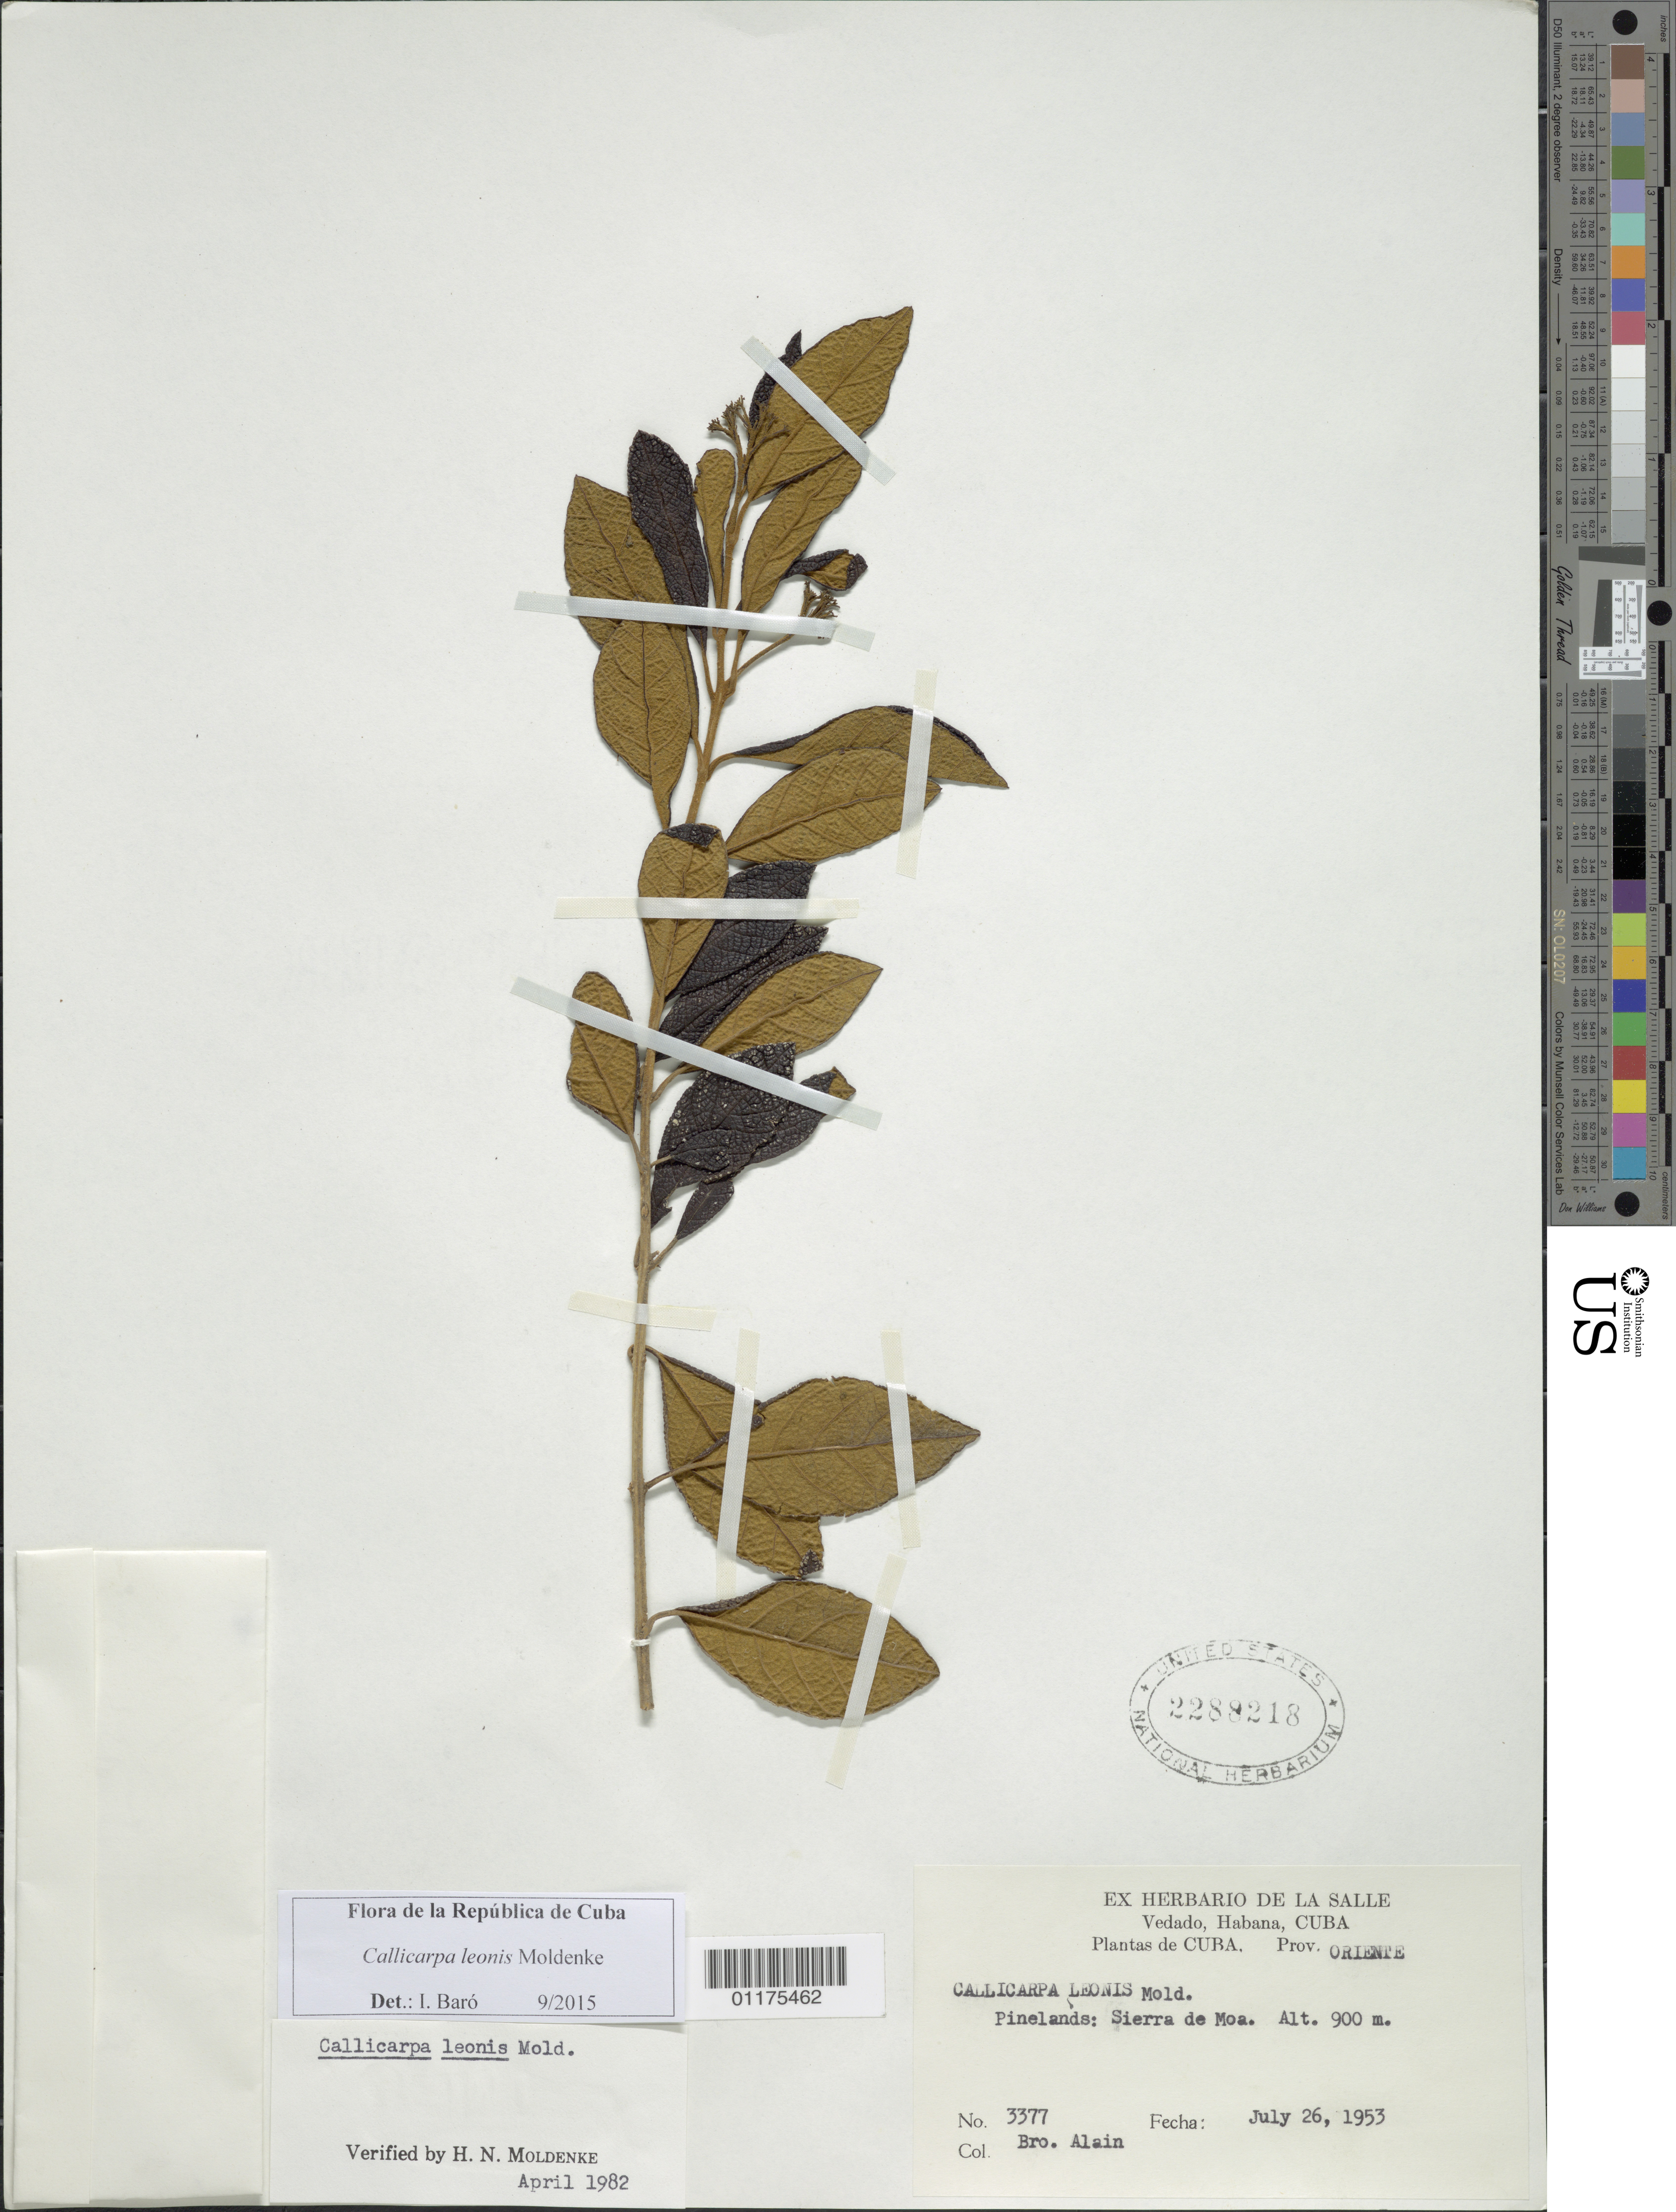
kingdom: Plantae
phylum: Tracheophyta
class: Magnoliopsida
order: Lamiales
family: Lamiaceae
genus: Callicarpa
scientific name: Callicarpa leonis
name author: Moldenke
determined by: Baró Oliedo, I.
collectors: A. H. Liogier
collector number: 3377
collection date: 1953-07-26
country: Cuba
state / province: Oriente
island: Cuba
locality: Sierra de Moa.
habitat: Mountain, pinelands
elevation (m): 900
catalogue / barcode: US 2288218